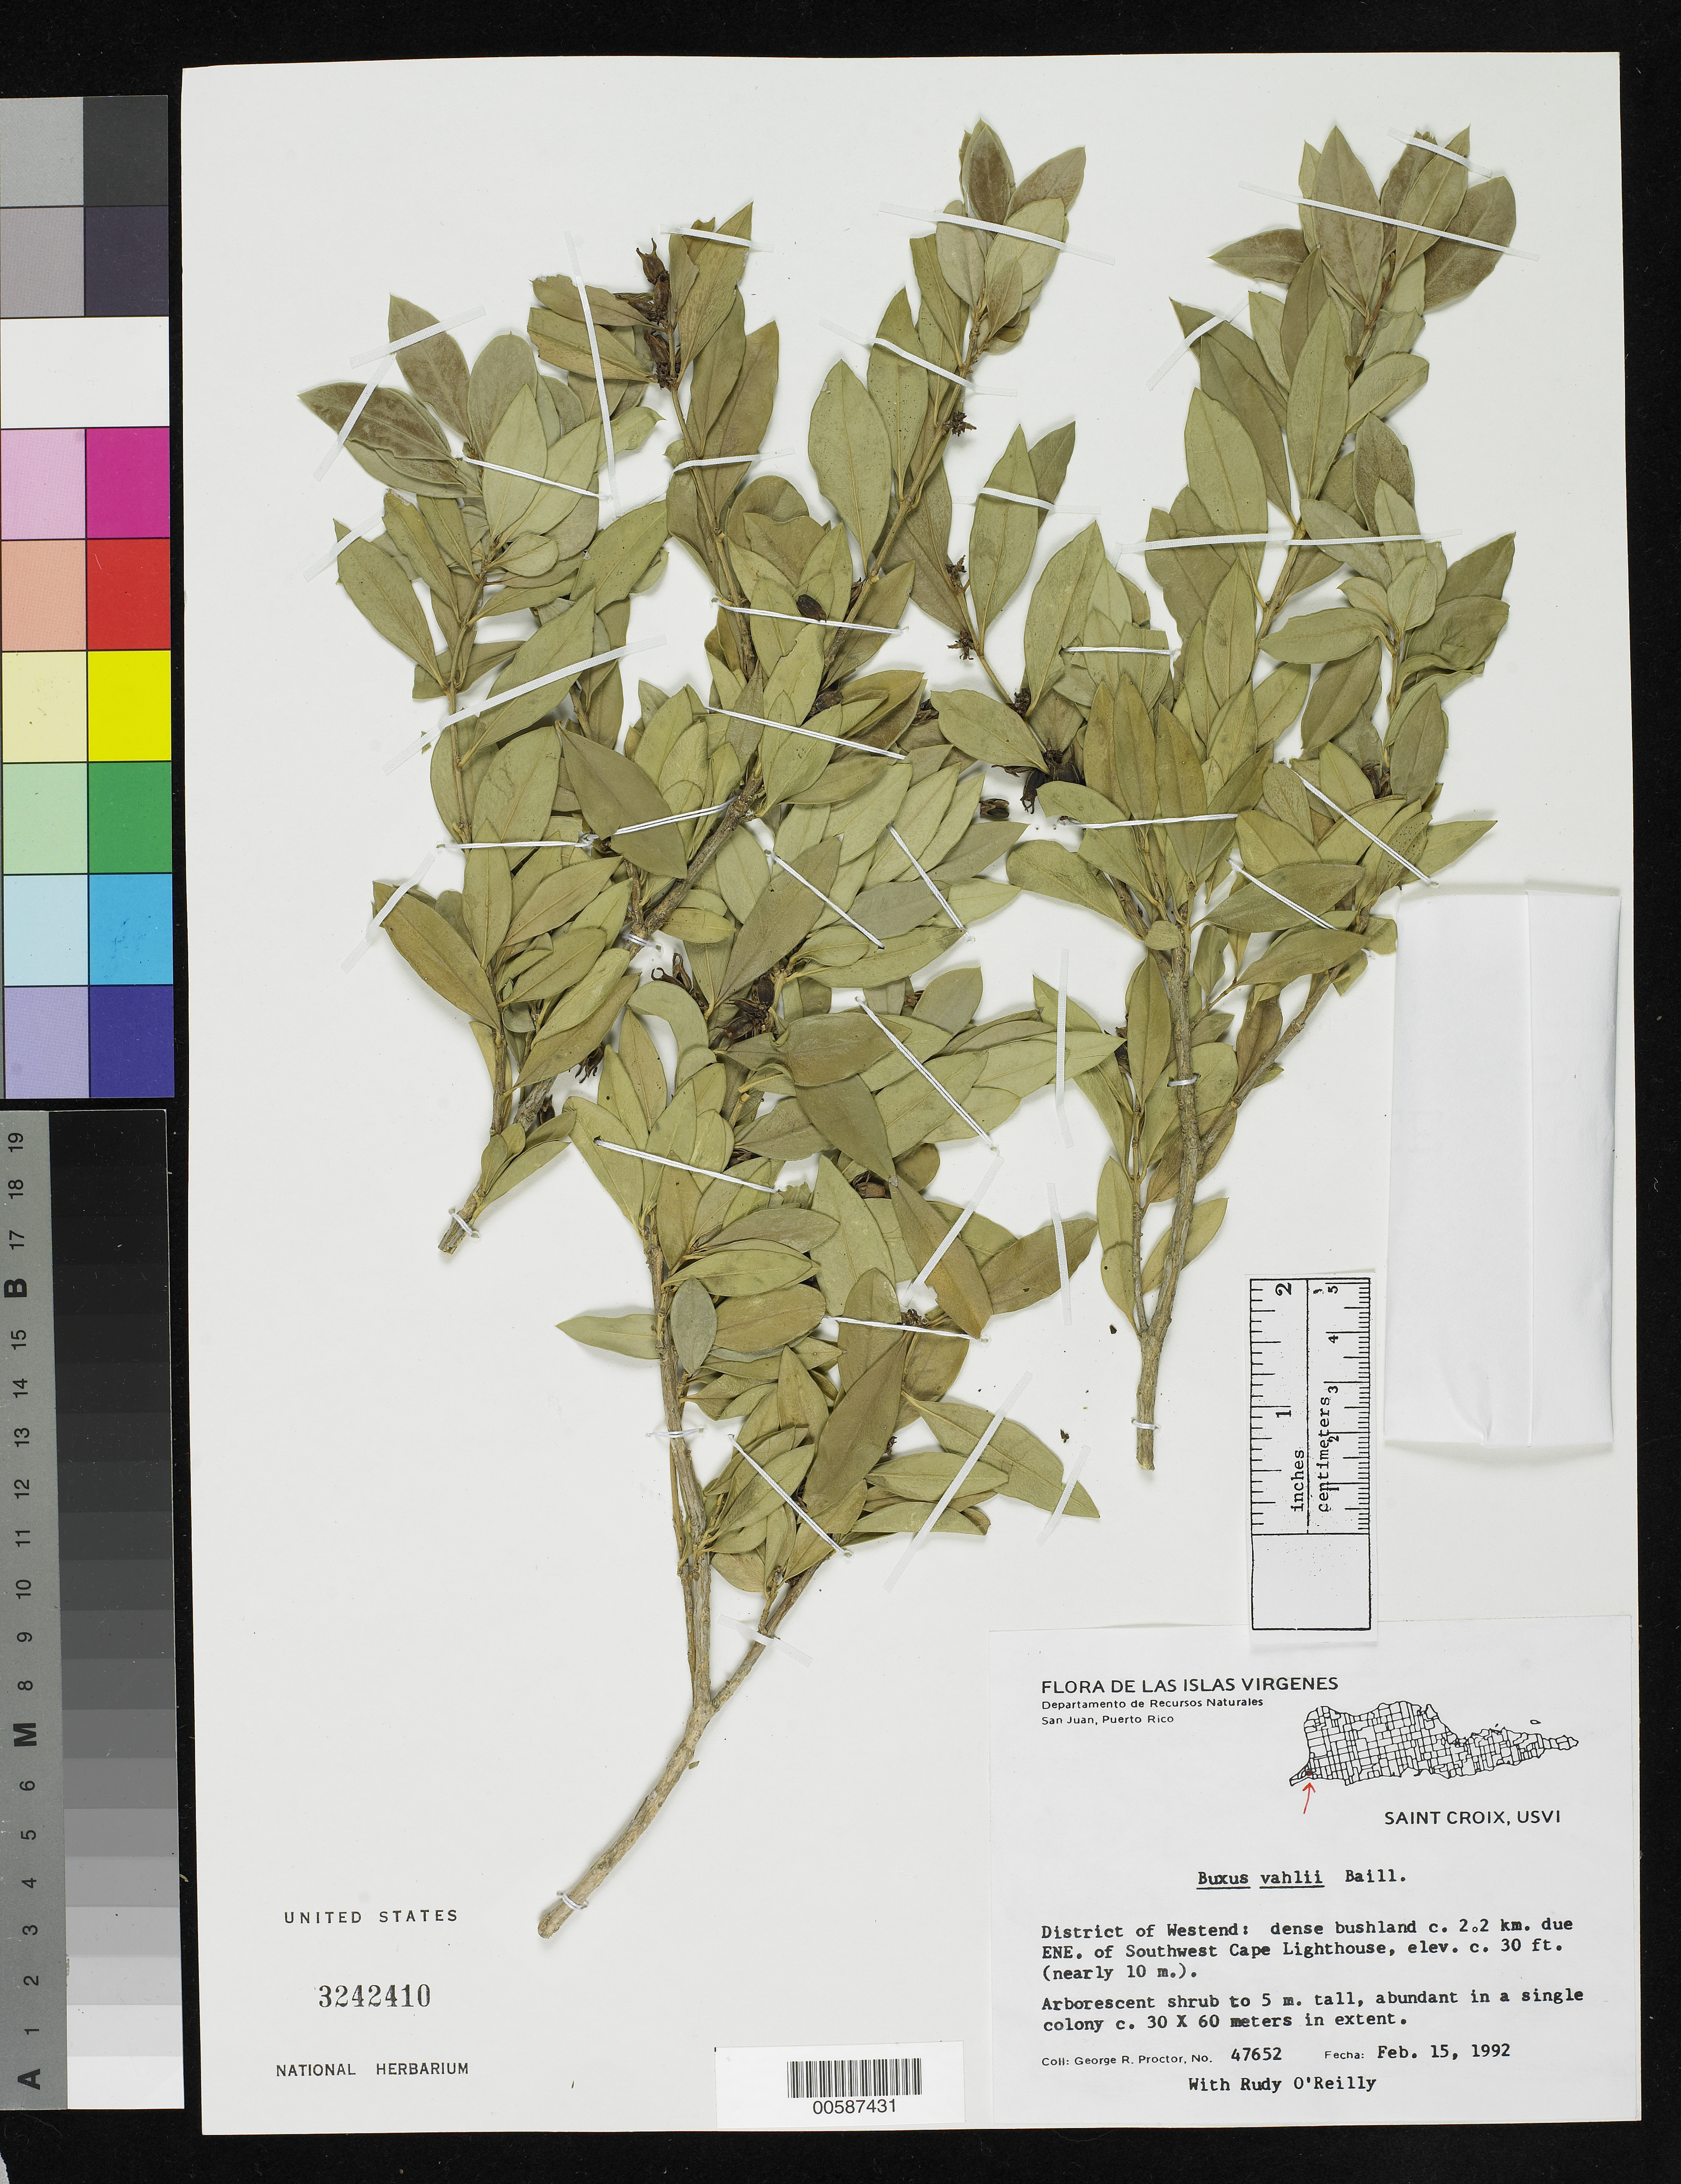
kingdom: Plantae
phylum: Tracheophyta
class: Magnoliopsida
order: Buxales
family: Buxaceae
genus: Buxus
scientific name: Buxus vahlii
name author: Baill.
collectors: G. R. Proctor & R. O'Reilly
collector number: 47652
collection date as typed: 15 Feb 1992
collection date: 1992-02-15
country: U.S. Virgin Islands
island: St. Croix Island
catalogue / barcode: US 3242410